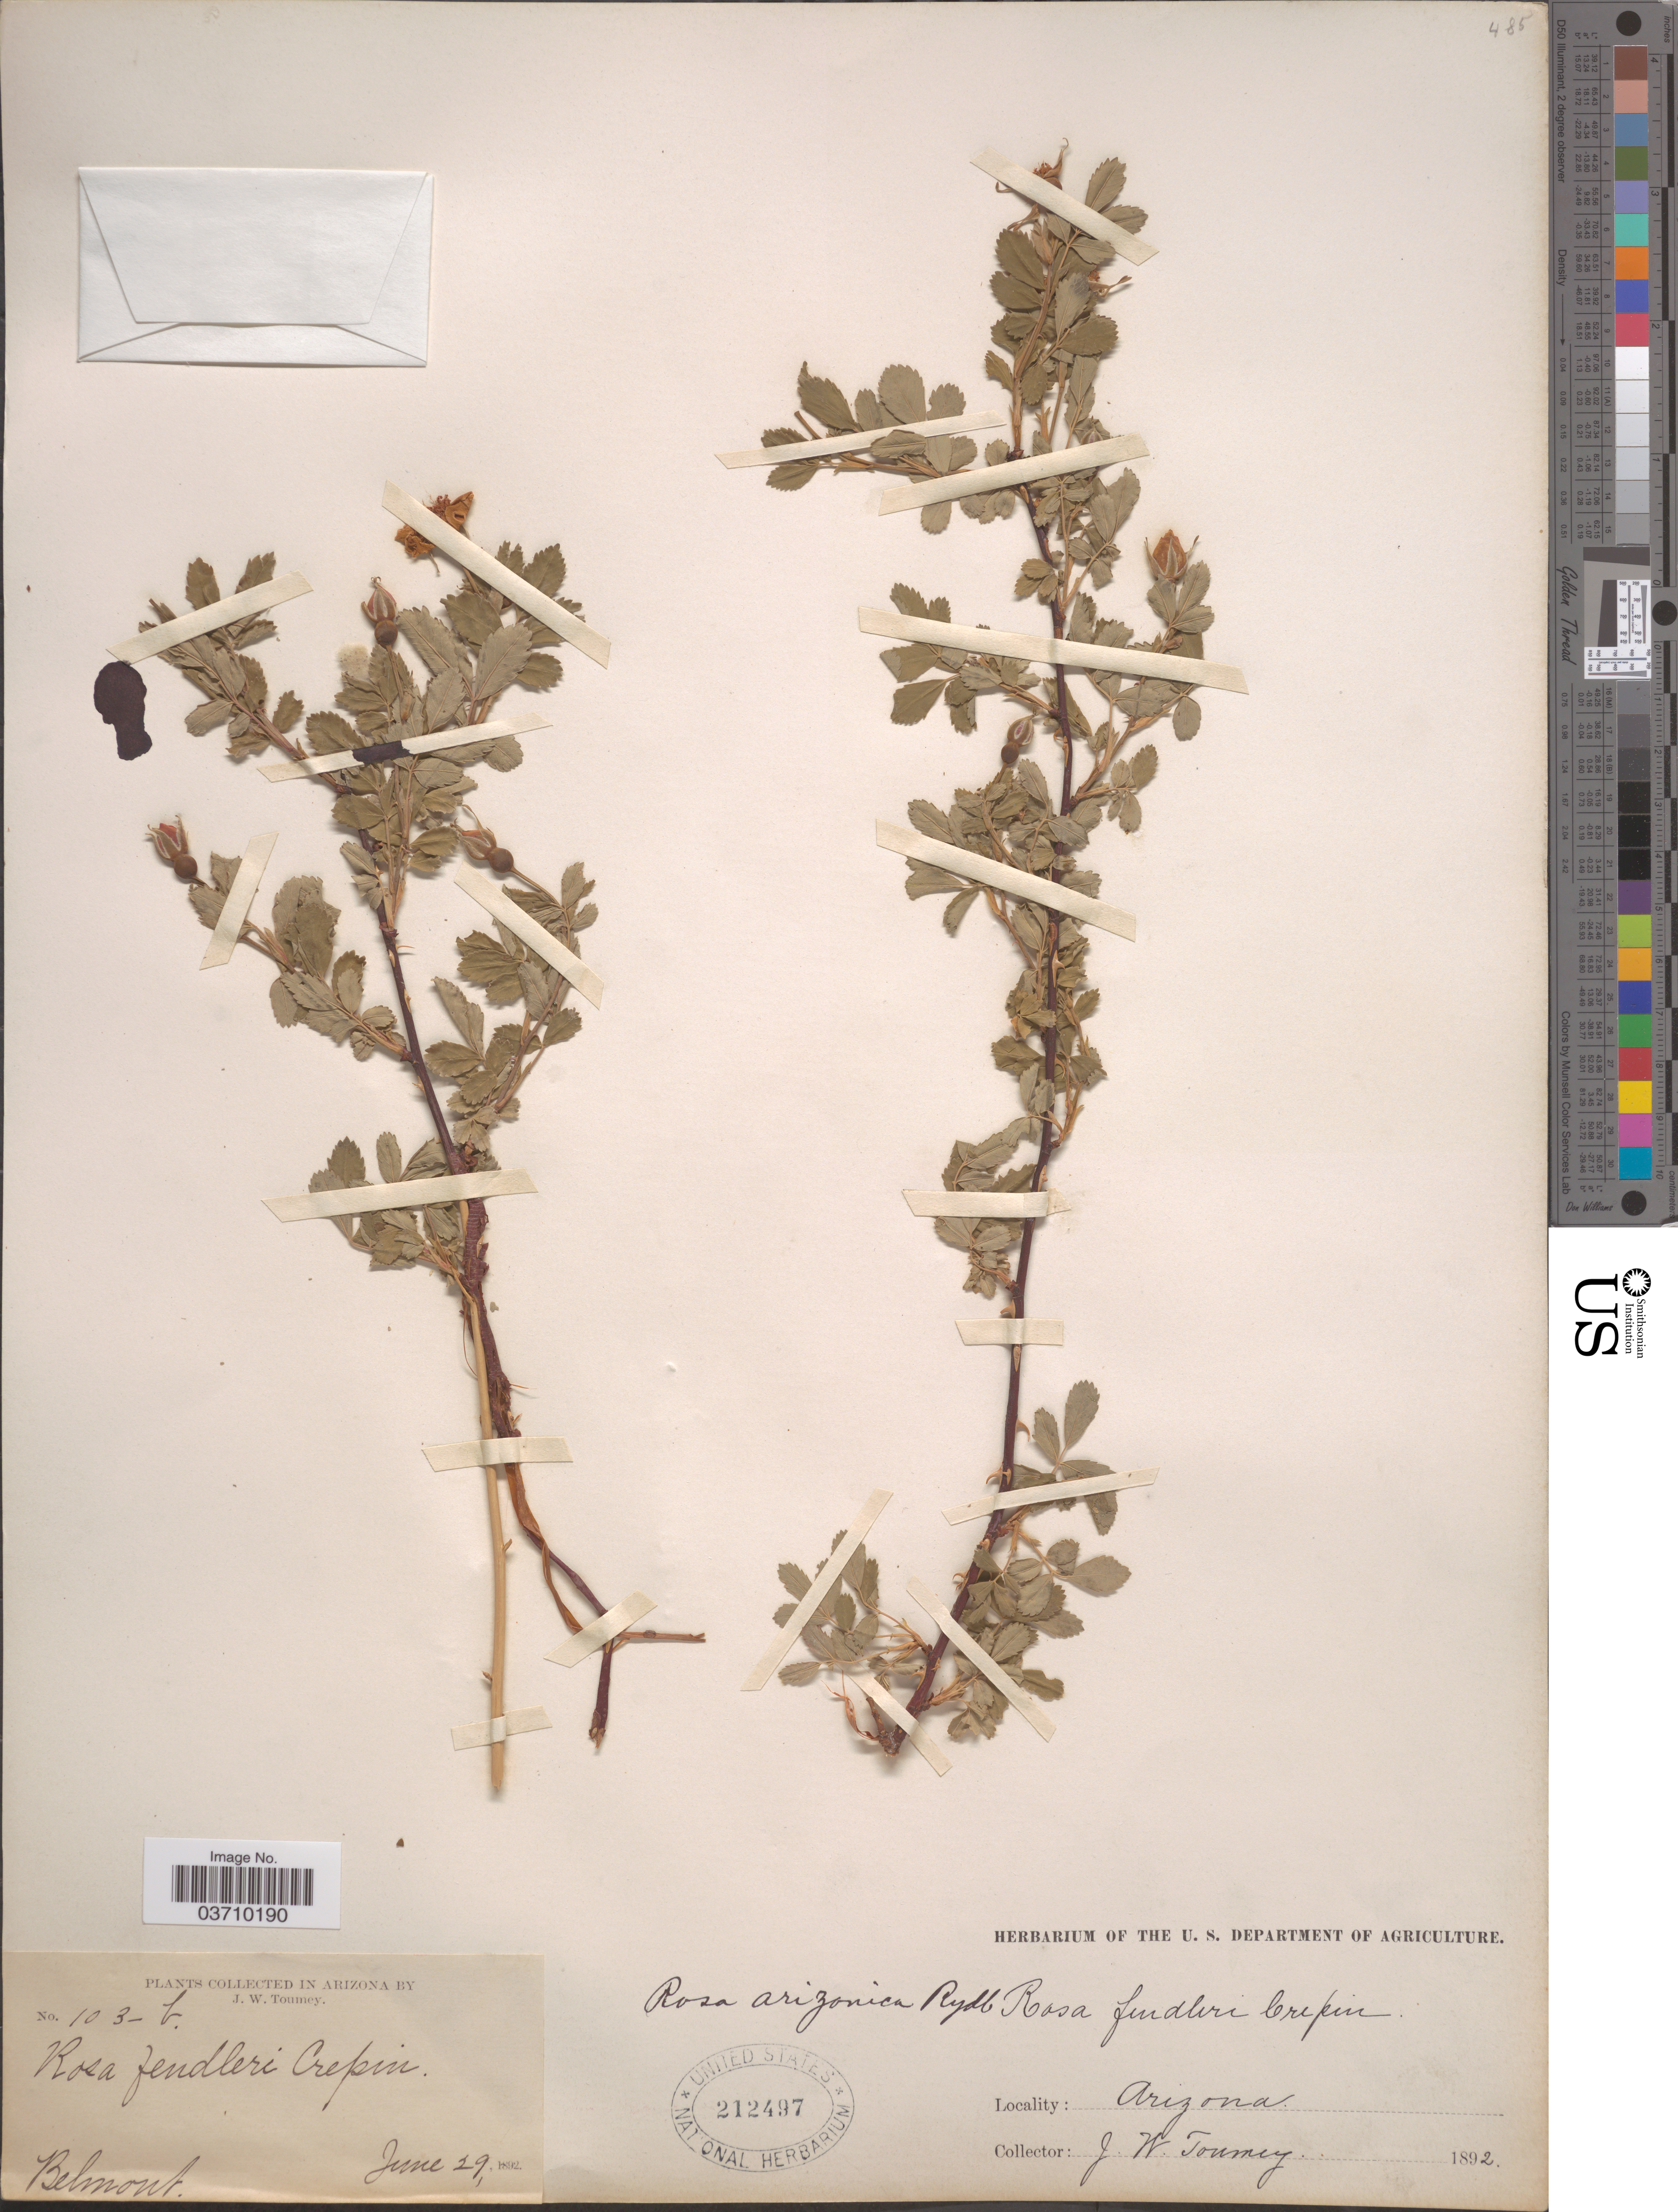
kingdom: Plantae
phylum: Tracheophyta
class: Magnoliopsida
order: Rosales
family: Rosaceae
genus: Rosa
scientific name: Rosa arizonica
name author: Rydb.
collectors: J. W. Toumey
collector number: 103-b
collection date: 1892-06-29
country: United States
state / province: Arizona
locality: Belmont.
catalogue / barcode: US 212497